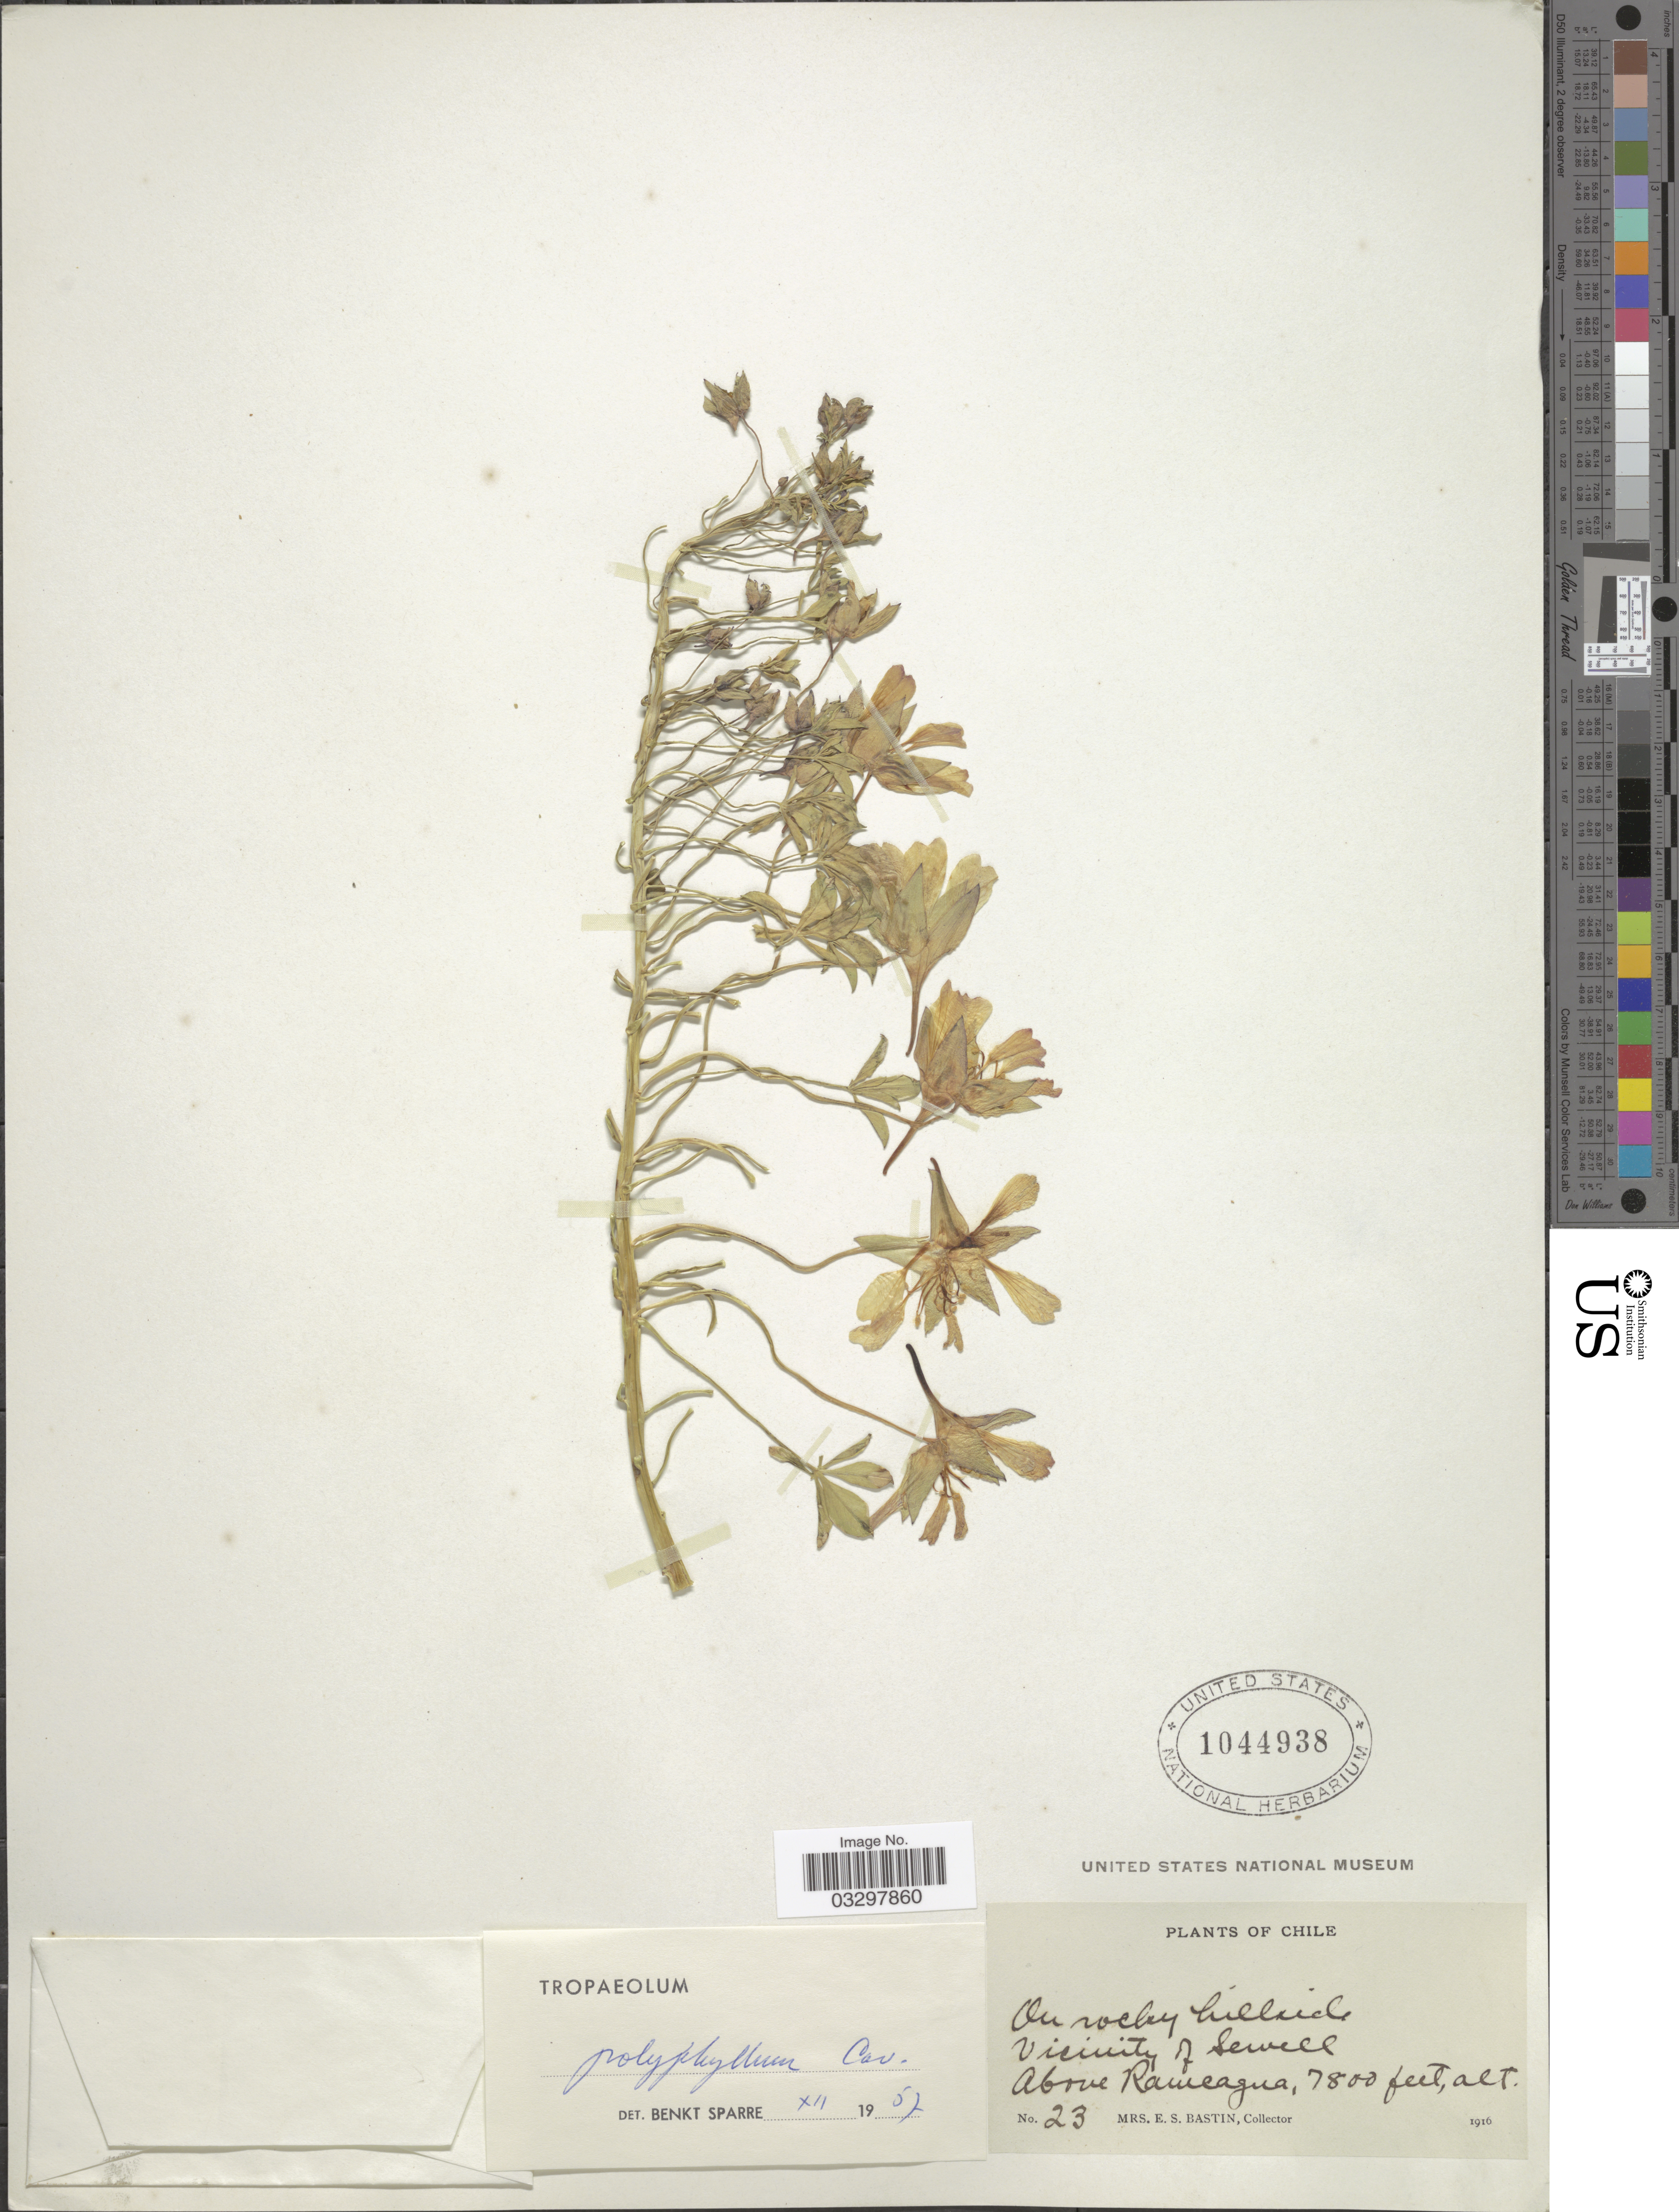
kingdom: Plantae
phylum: Tracheophyta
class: Magnoliopsida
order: Brassicales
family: Tropaeolaceae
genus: Tropaeolum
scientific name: Tropaeolum polyphyllum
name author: Cav.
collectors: E. Bastin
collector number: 23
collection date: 1916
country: Chile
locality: Vicinity of Sewell, Above Rancagua.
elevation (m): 2377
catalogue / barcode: US 1044938